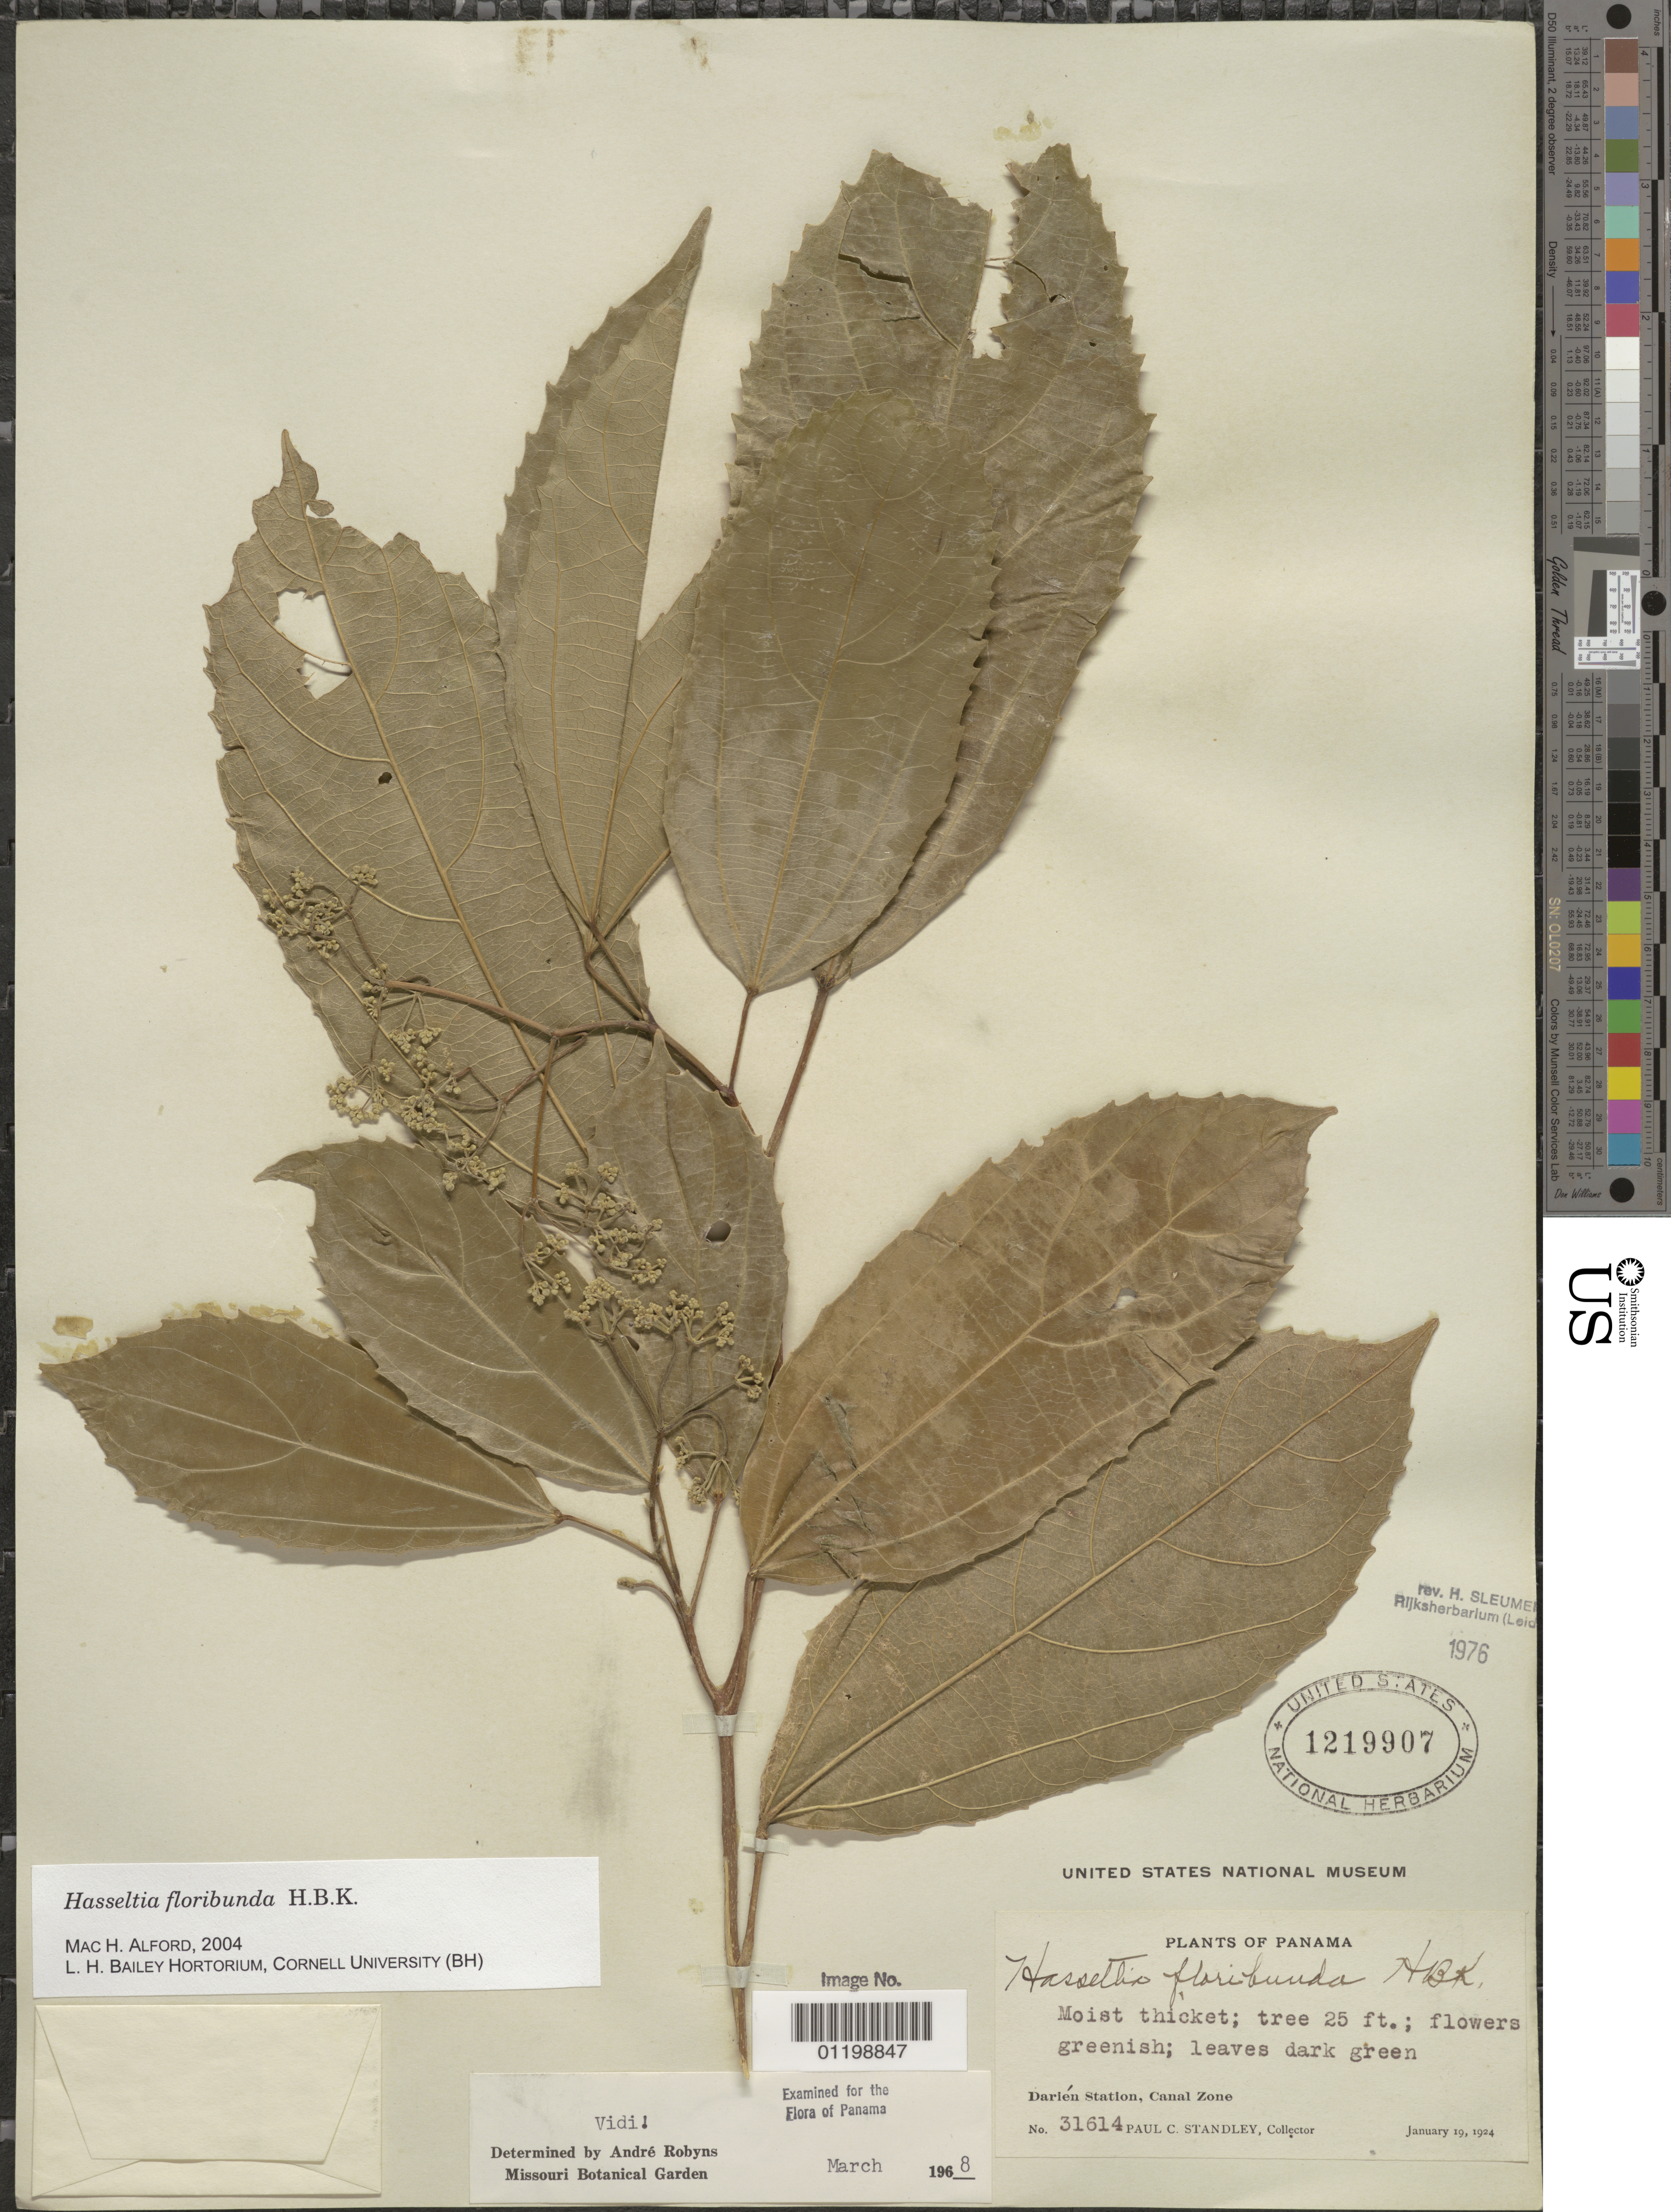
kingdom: Plantae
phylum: Tracheophyta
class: Magnoliopsida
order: Malpighiales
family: Salicaceae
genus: Hasseltia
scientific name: Hasseltia floribunda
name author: Kunth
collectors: P. C. Standley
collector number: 31614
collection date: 1924-01-19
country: Panama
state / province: Colón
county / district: Canal Zone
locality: Obispo.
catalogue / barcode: US 1219907